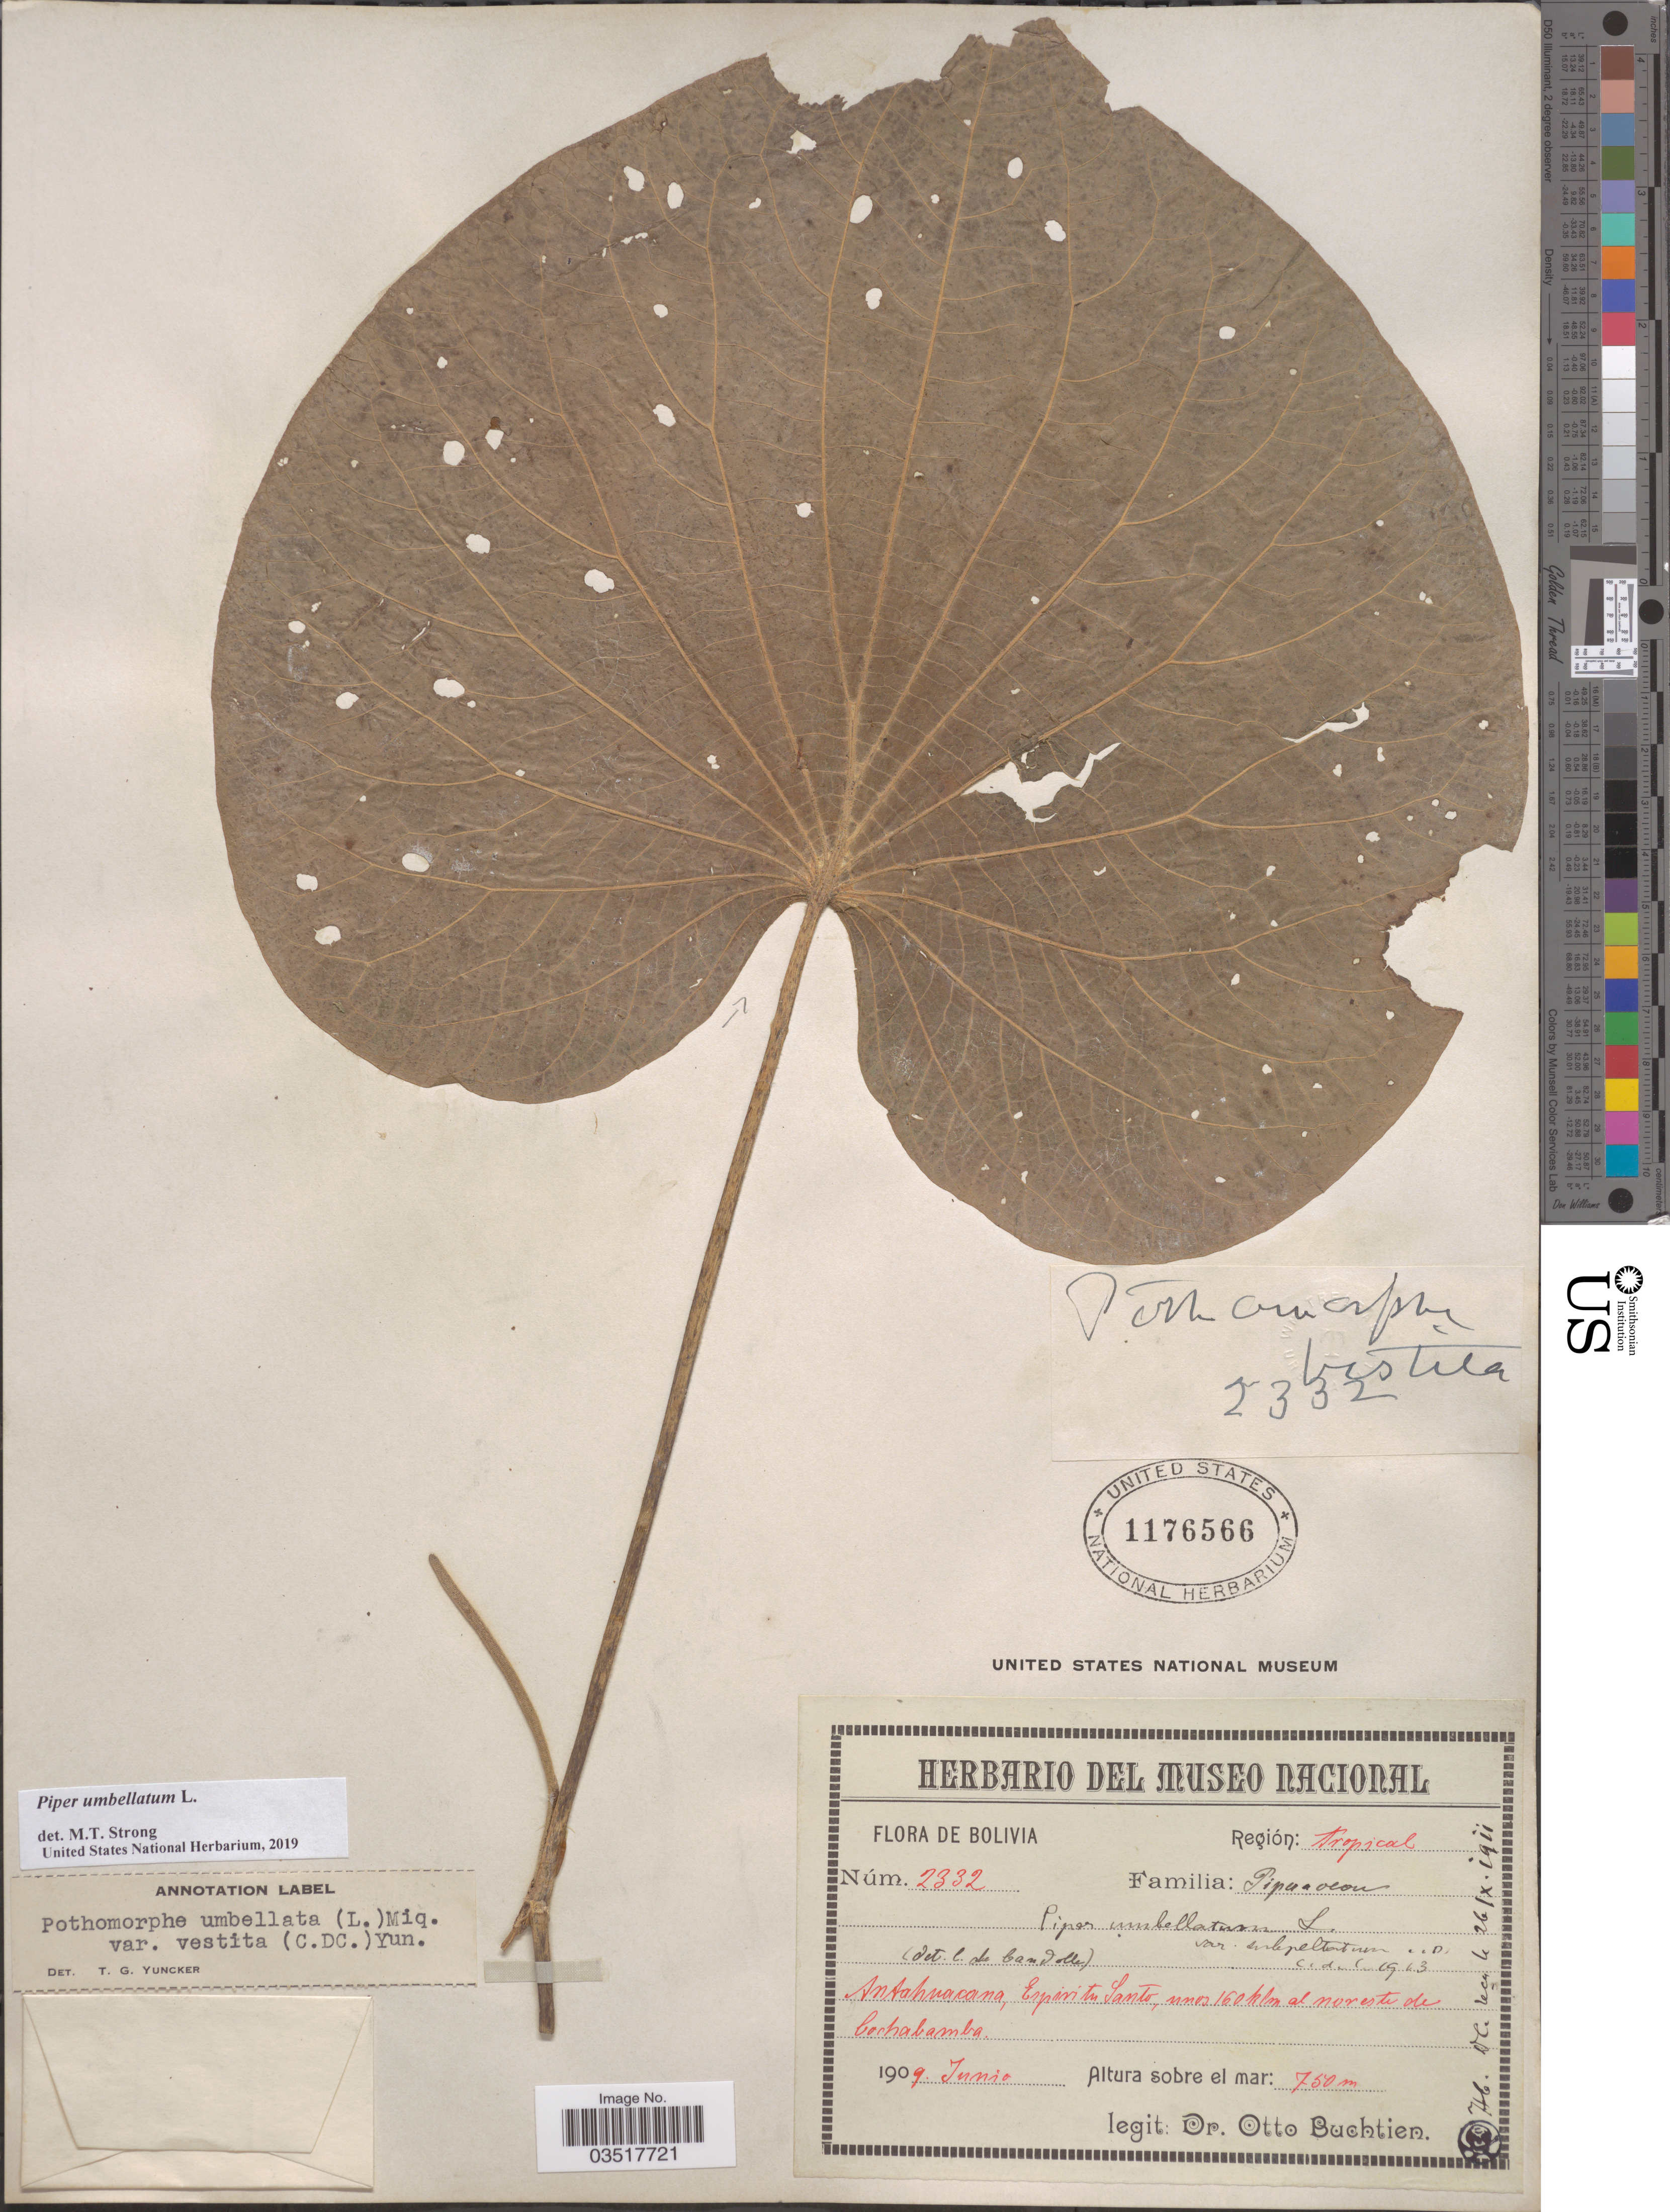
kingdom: Plantae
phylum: Tracheophyta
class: Magnoliopsida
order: Piperales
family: Piperaceae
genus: Piper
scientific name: Piper umbellatum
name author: L.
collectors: O. Buchtien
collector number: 2332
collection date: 1909-06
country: Bolivia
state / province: Cochabamba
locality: Región: tropical. Antahuacana, Espiritu Santo, unos 160 klm al noreste de Cochabamba.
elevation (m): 750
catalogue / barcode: US 1176566